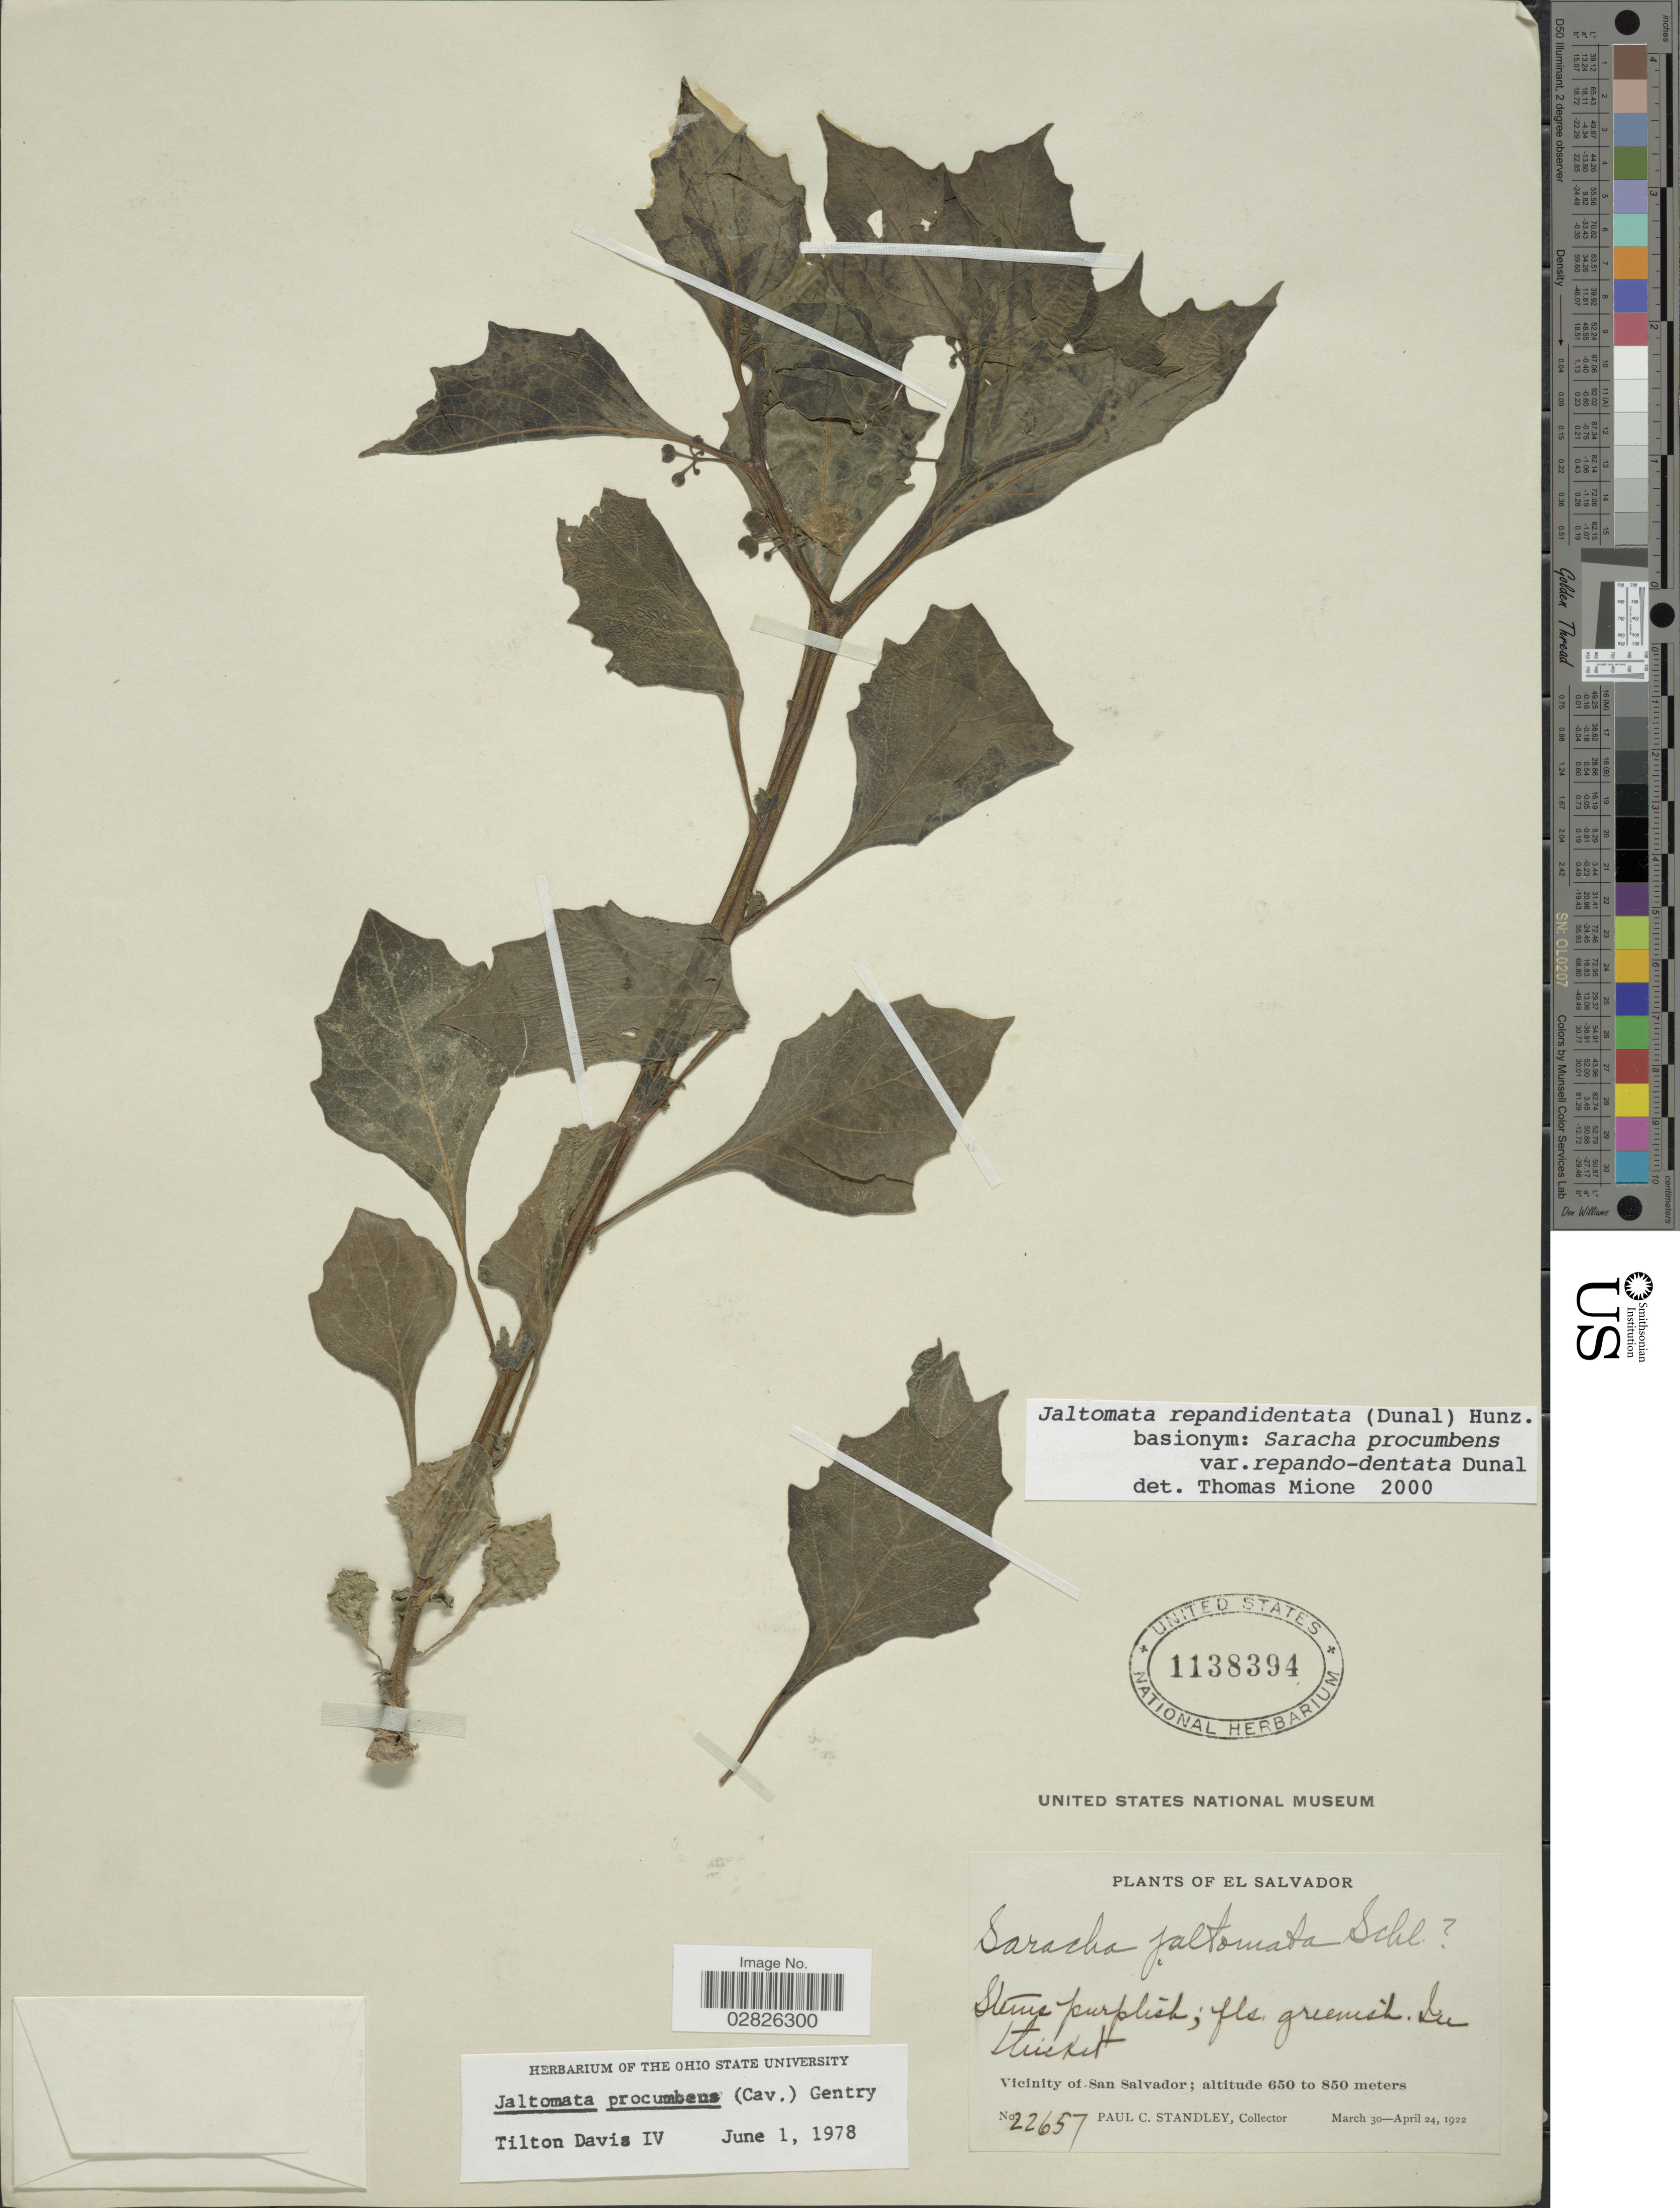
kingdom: Plantae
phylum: Tracheophyta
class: Magnoliopsida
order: Solanales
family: Solanaceae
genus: Jaltomata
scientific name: Jaltomata repandidentata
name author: (Dunal) Hunz.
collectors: P. C. Standley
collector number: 22657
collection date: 1922-03-30/1922-04-24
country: El Salvador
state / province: San Salvador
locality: Vicinity of San Salvador.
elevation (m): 650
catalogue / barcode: US 1138394